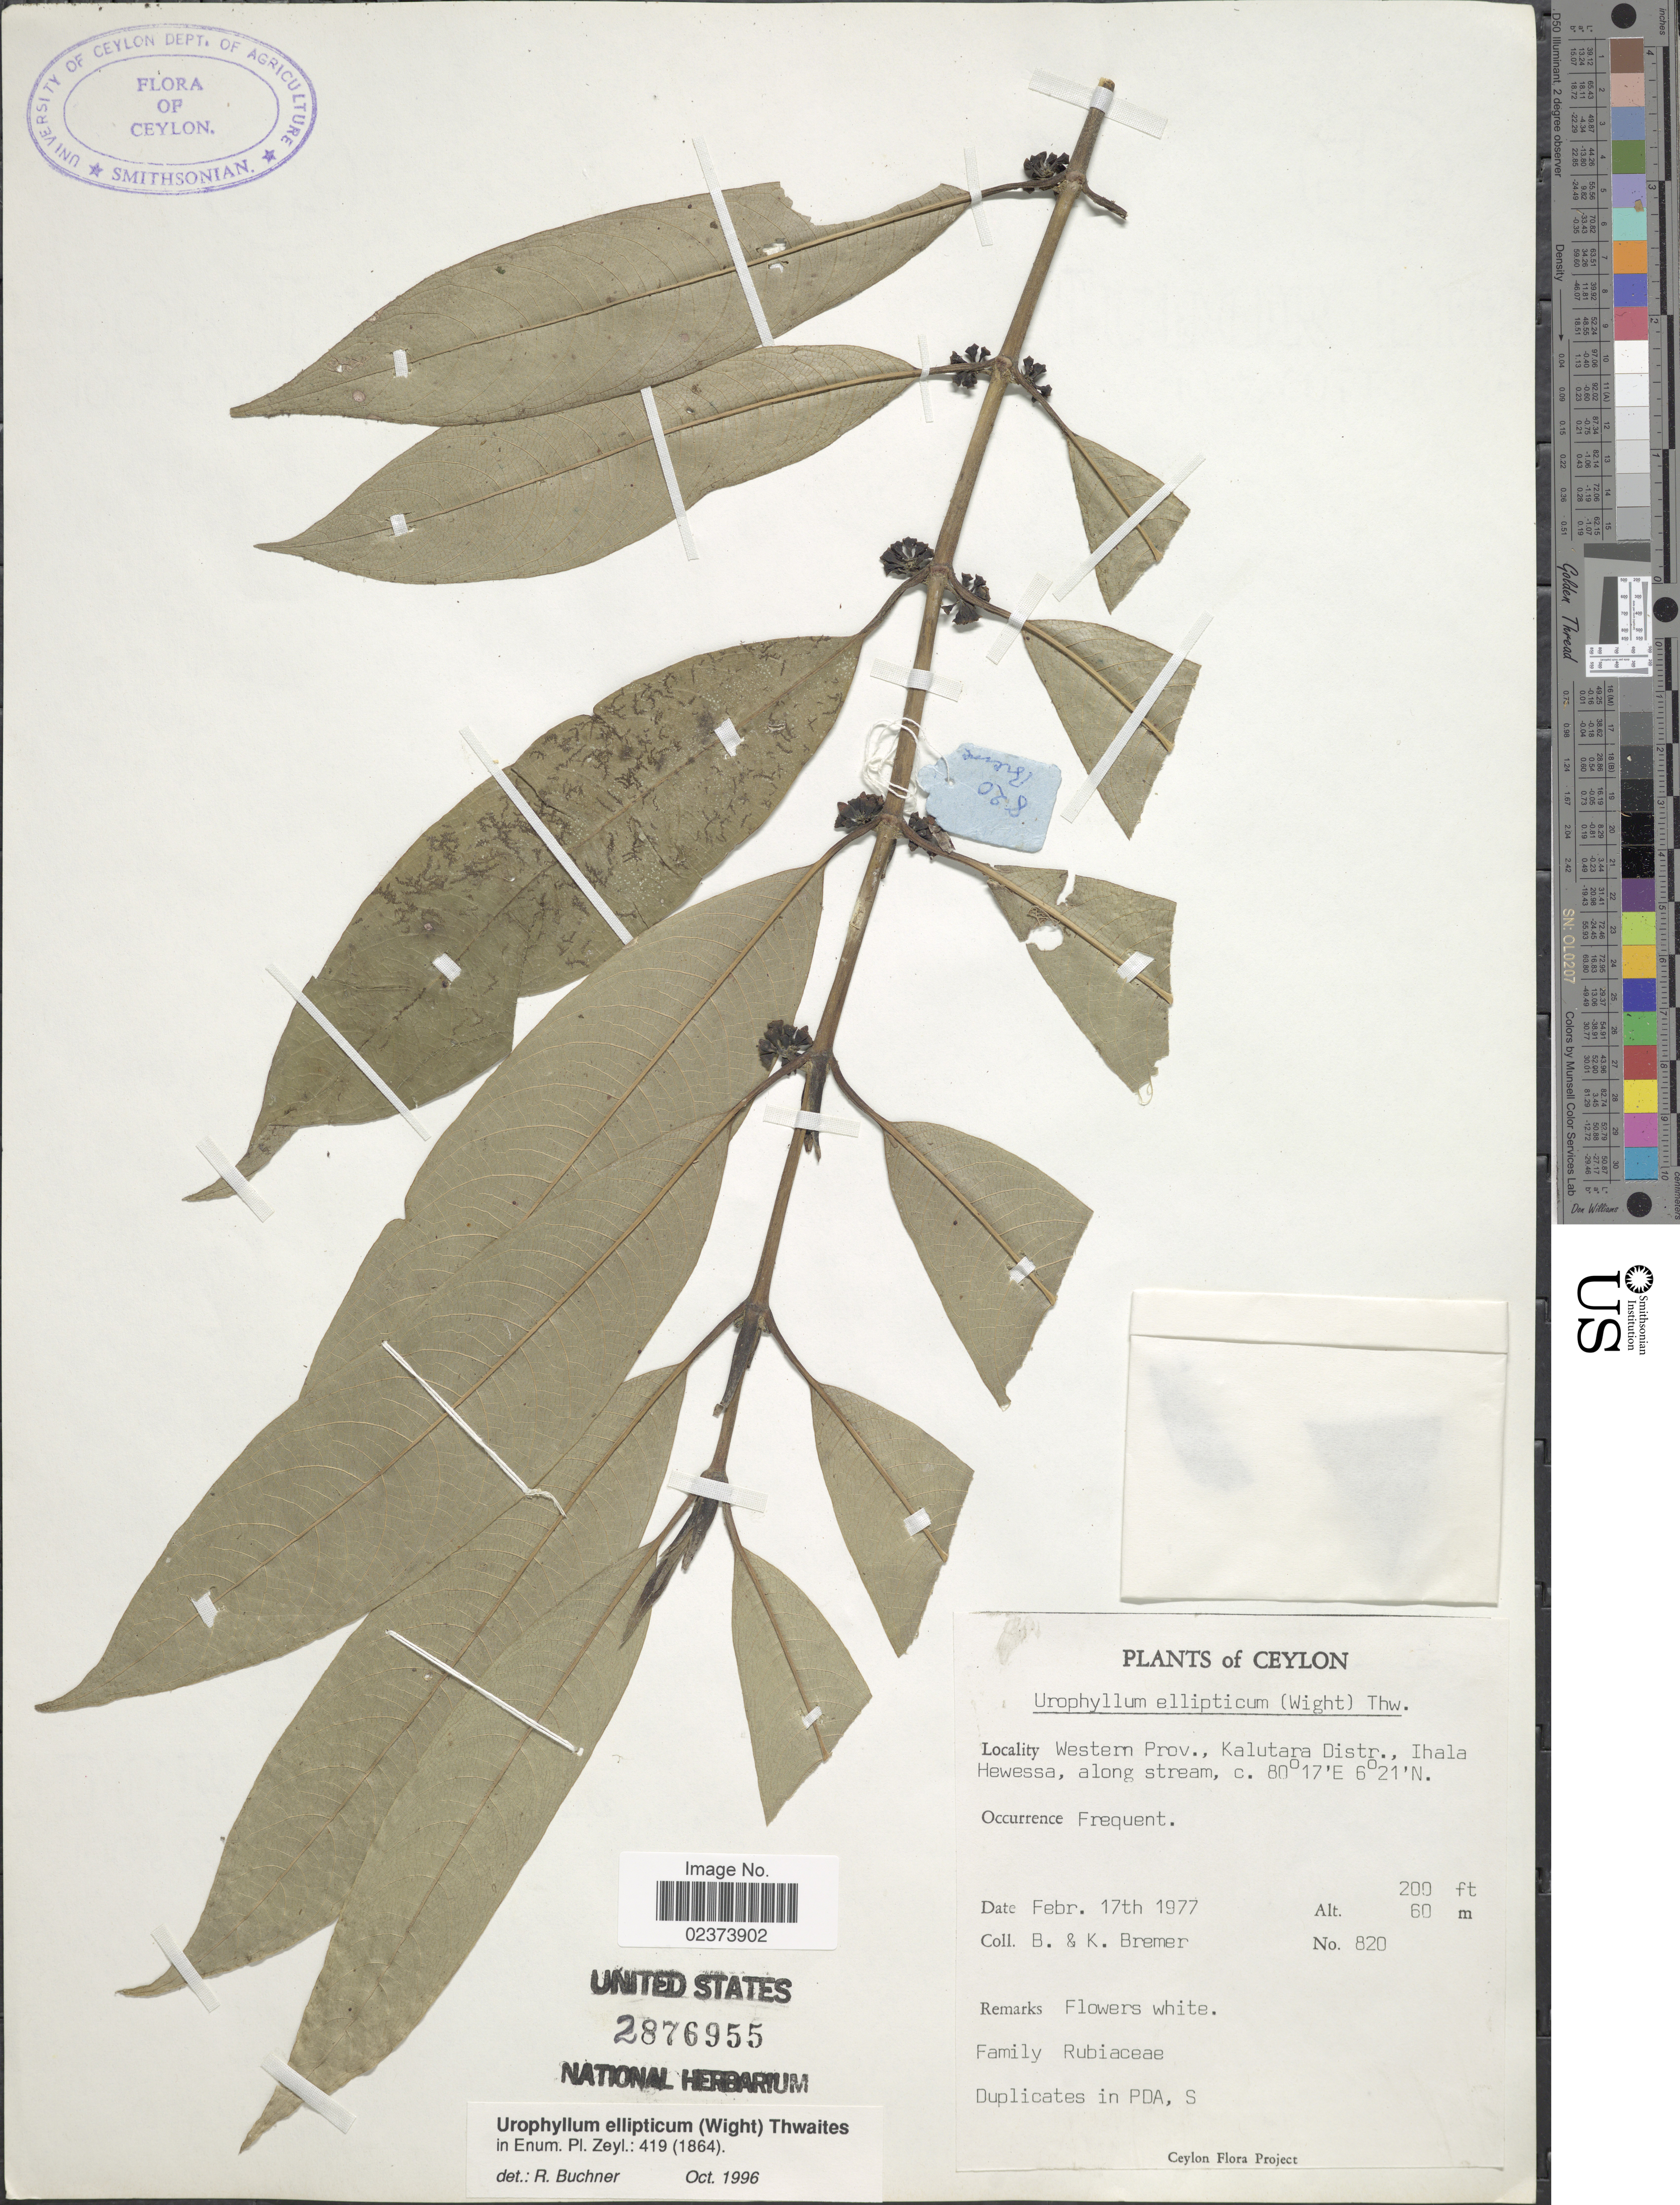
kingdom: Plantae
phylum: Tracheophyta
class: Magnoliopsida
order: Gentianales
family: Rubiaceae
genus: Urophyllum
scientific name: Urophyllum ellipticum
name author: (Wight) Thwaites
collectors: B. Bremer & K. Bremer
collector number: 820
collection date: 1977-02-17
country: Sri Lanka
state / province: Western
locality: Western Prov., Kalutara Distr., Ihala Hewessa, along stream, Ceylon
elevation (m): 61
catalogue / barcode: US 2876955